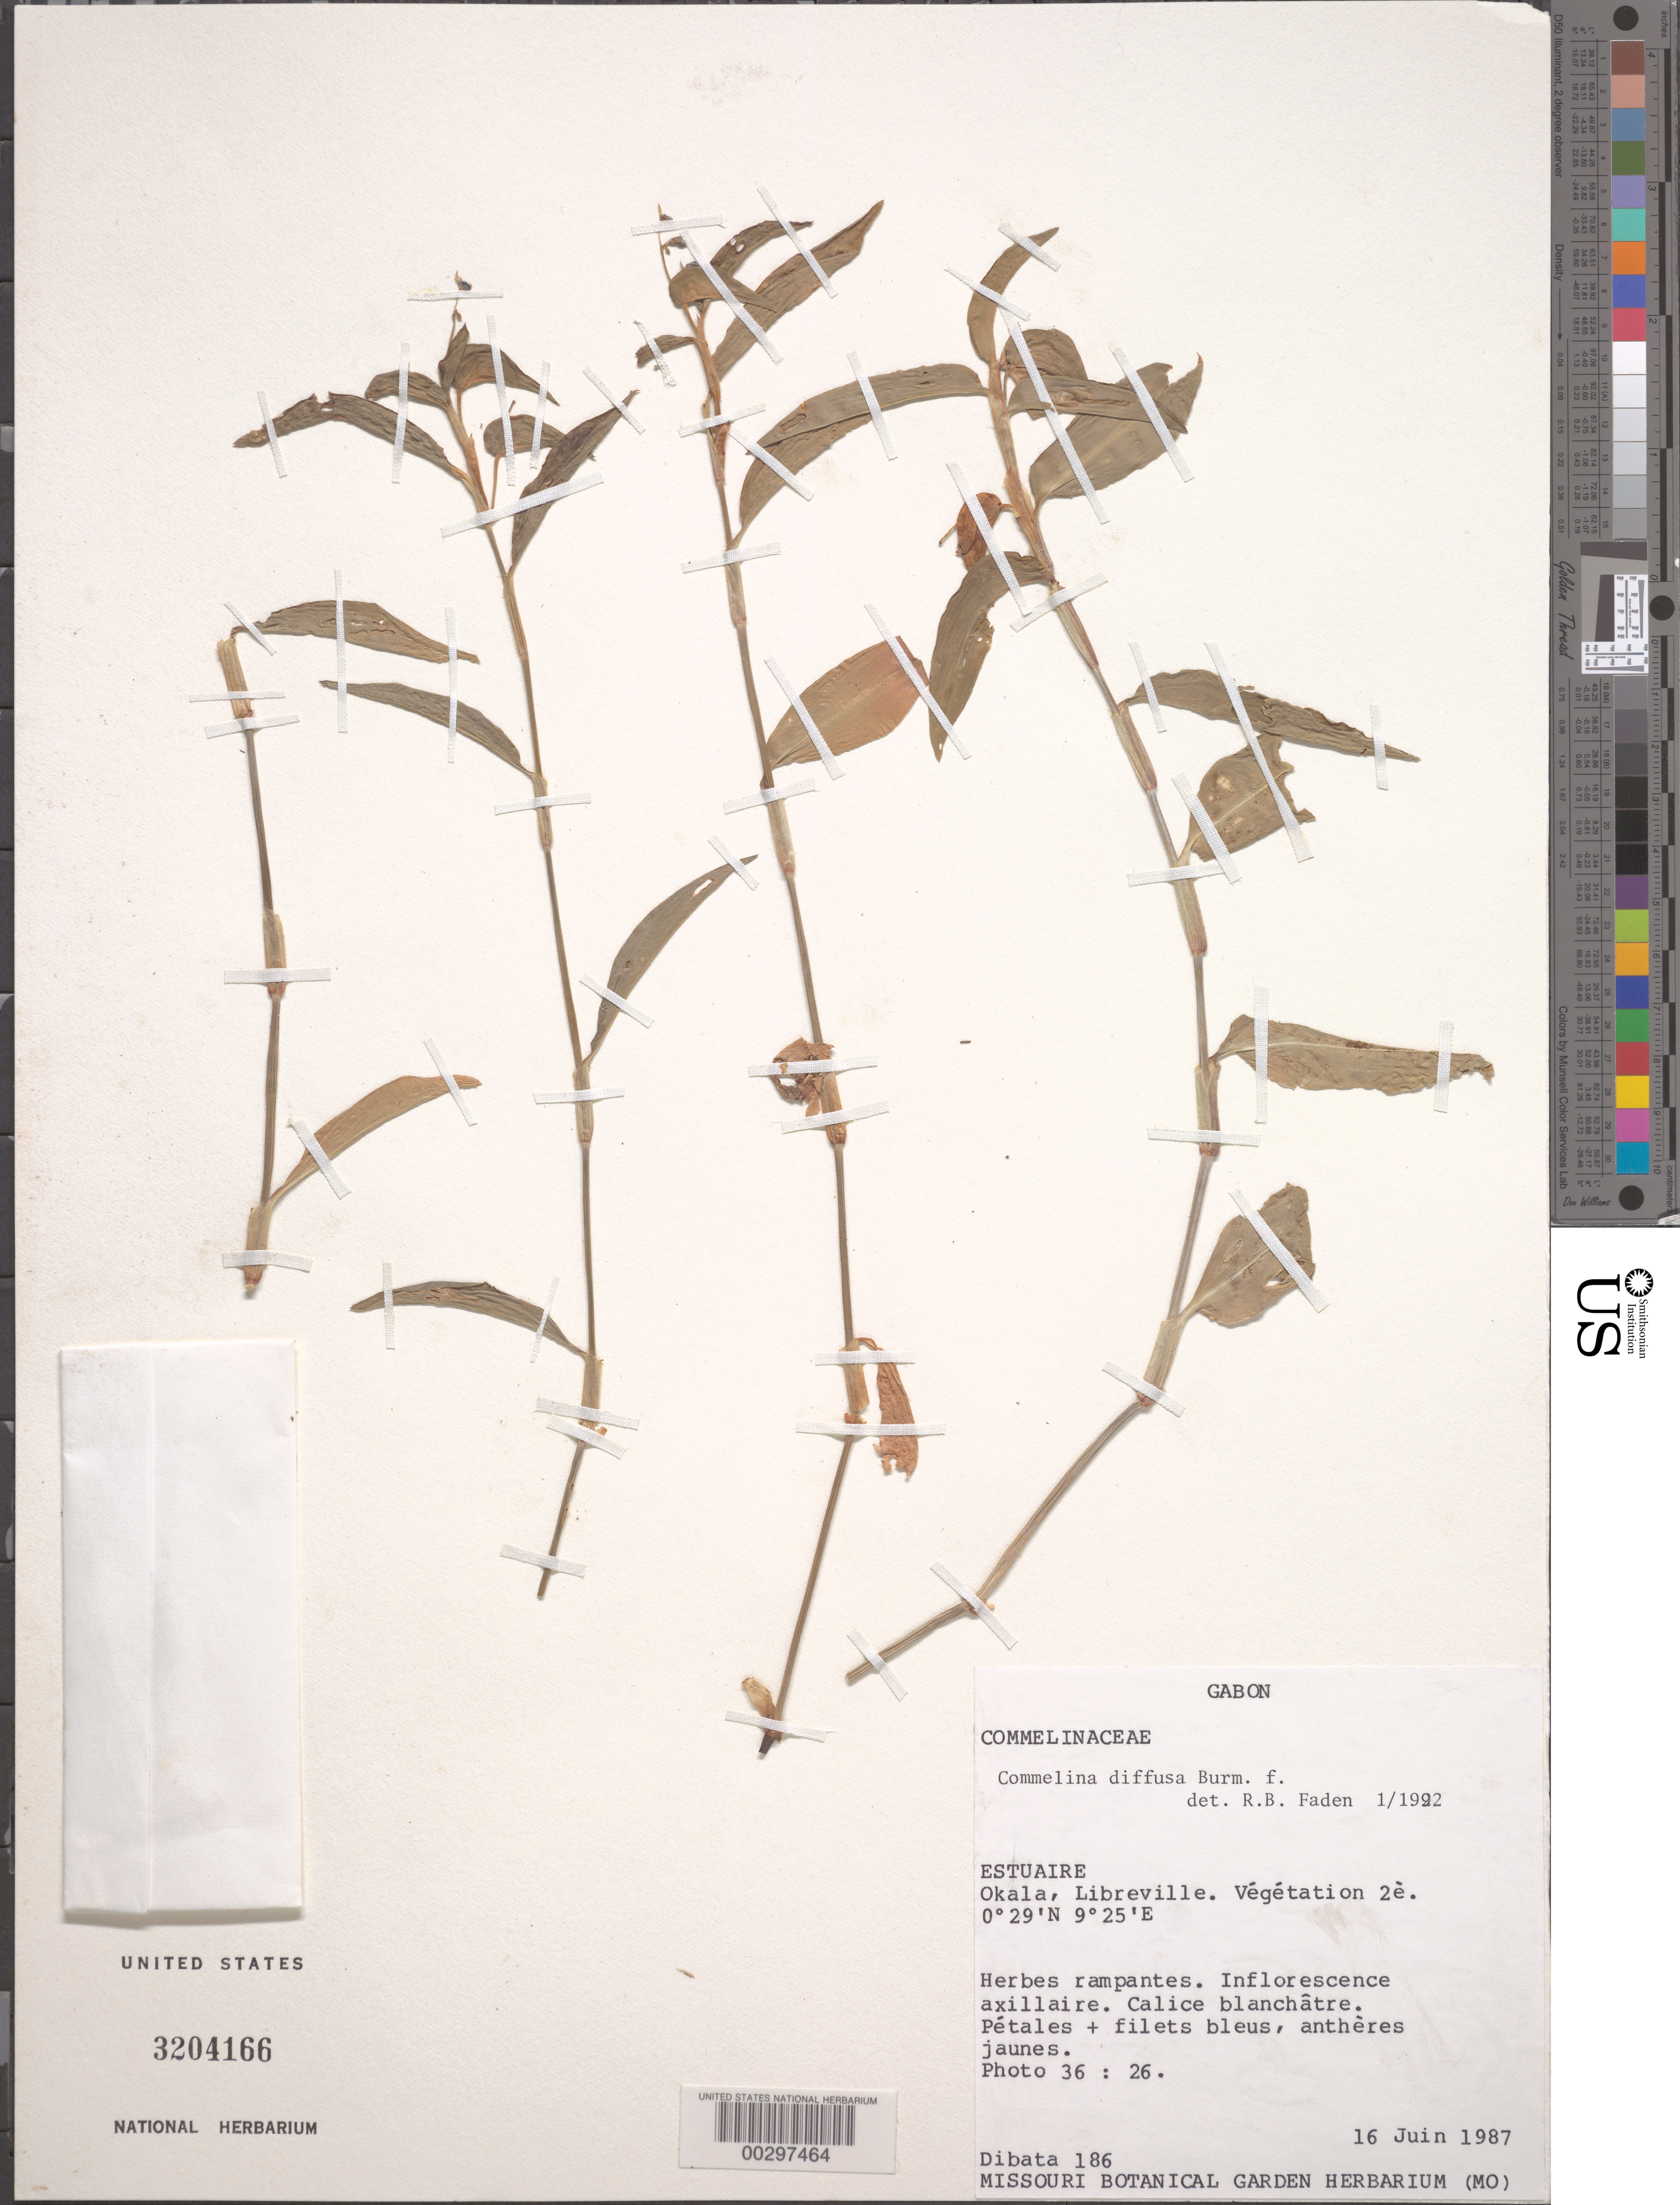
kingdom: Plantae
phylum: Tracheophyta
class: Liliopsida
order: Commelinales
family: Commelinaceae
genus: Commelina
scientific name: Commelina diffusa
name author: Burm. f.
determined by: Faden, Robert B., (US), Smithsonian Institution - National Museum of Natural History (UNITED STATES)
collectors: J. Dibata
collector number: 186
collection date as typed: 16 Jun 1987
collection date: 1987-06-16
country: Gabon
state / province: Estuaire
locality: Okala, Libreville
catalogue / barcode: US 3204166